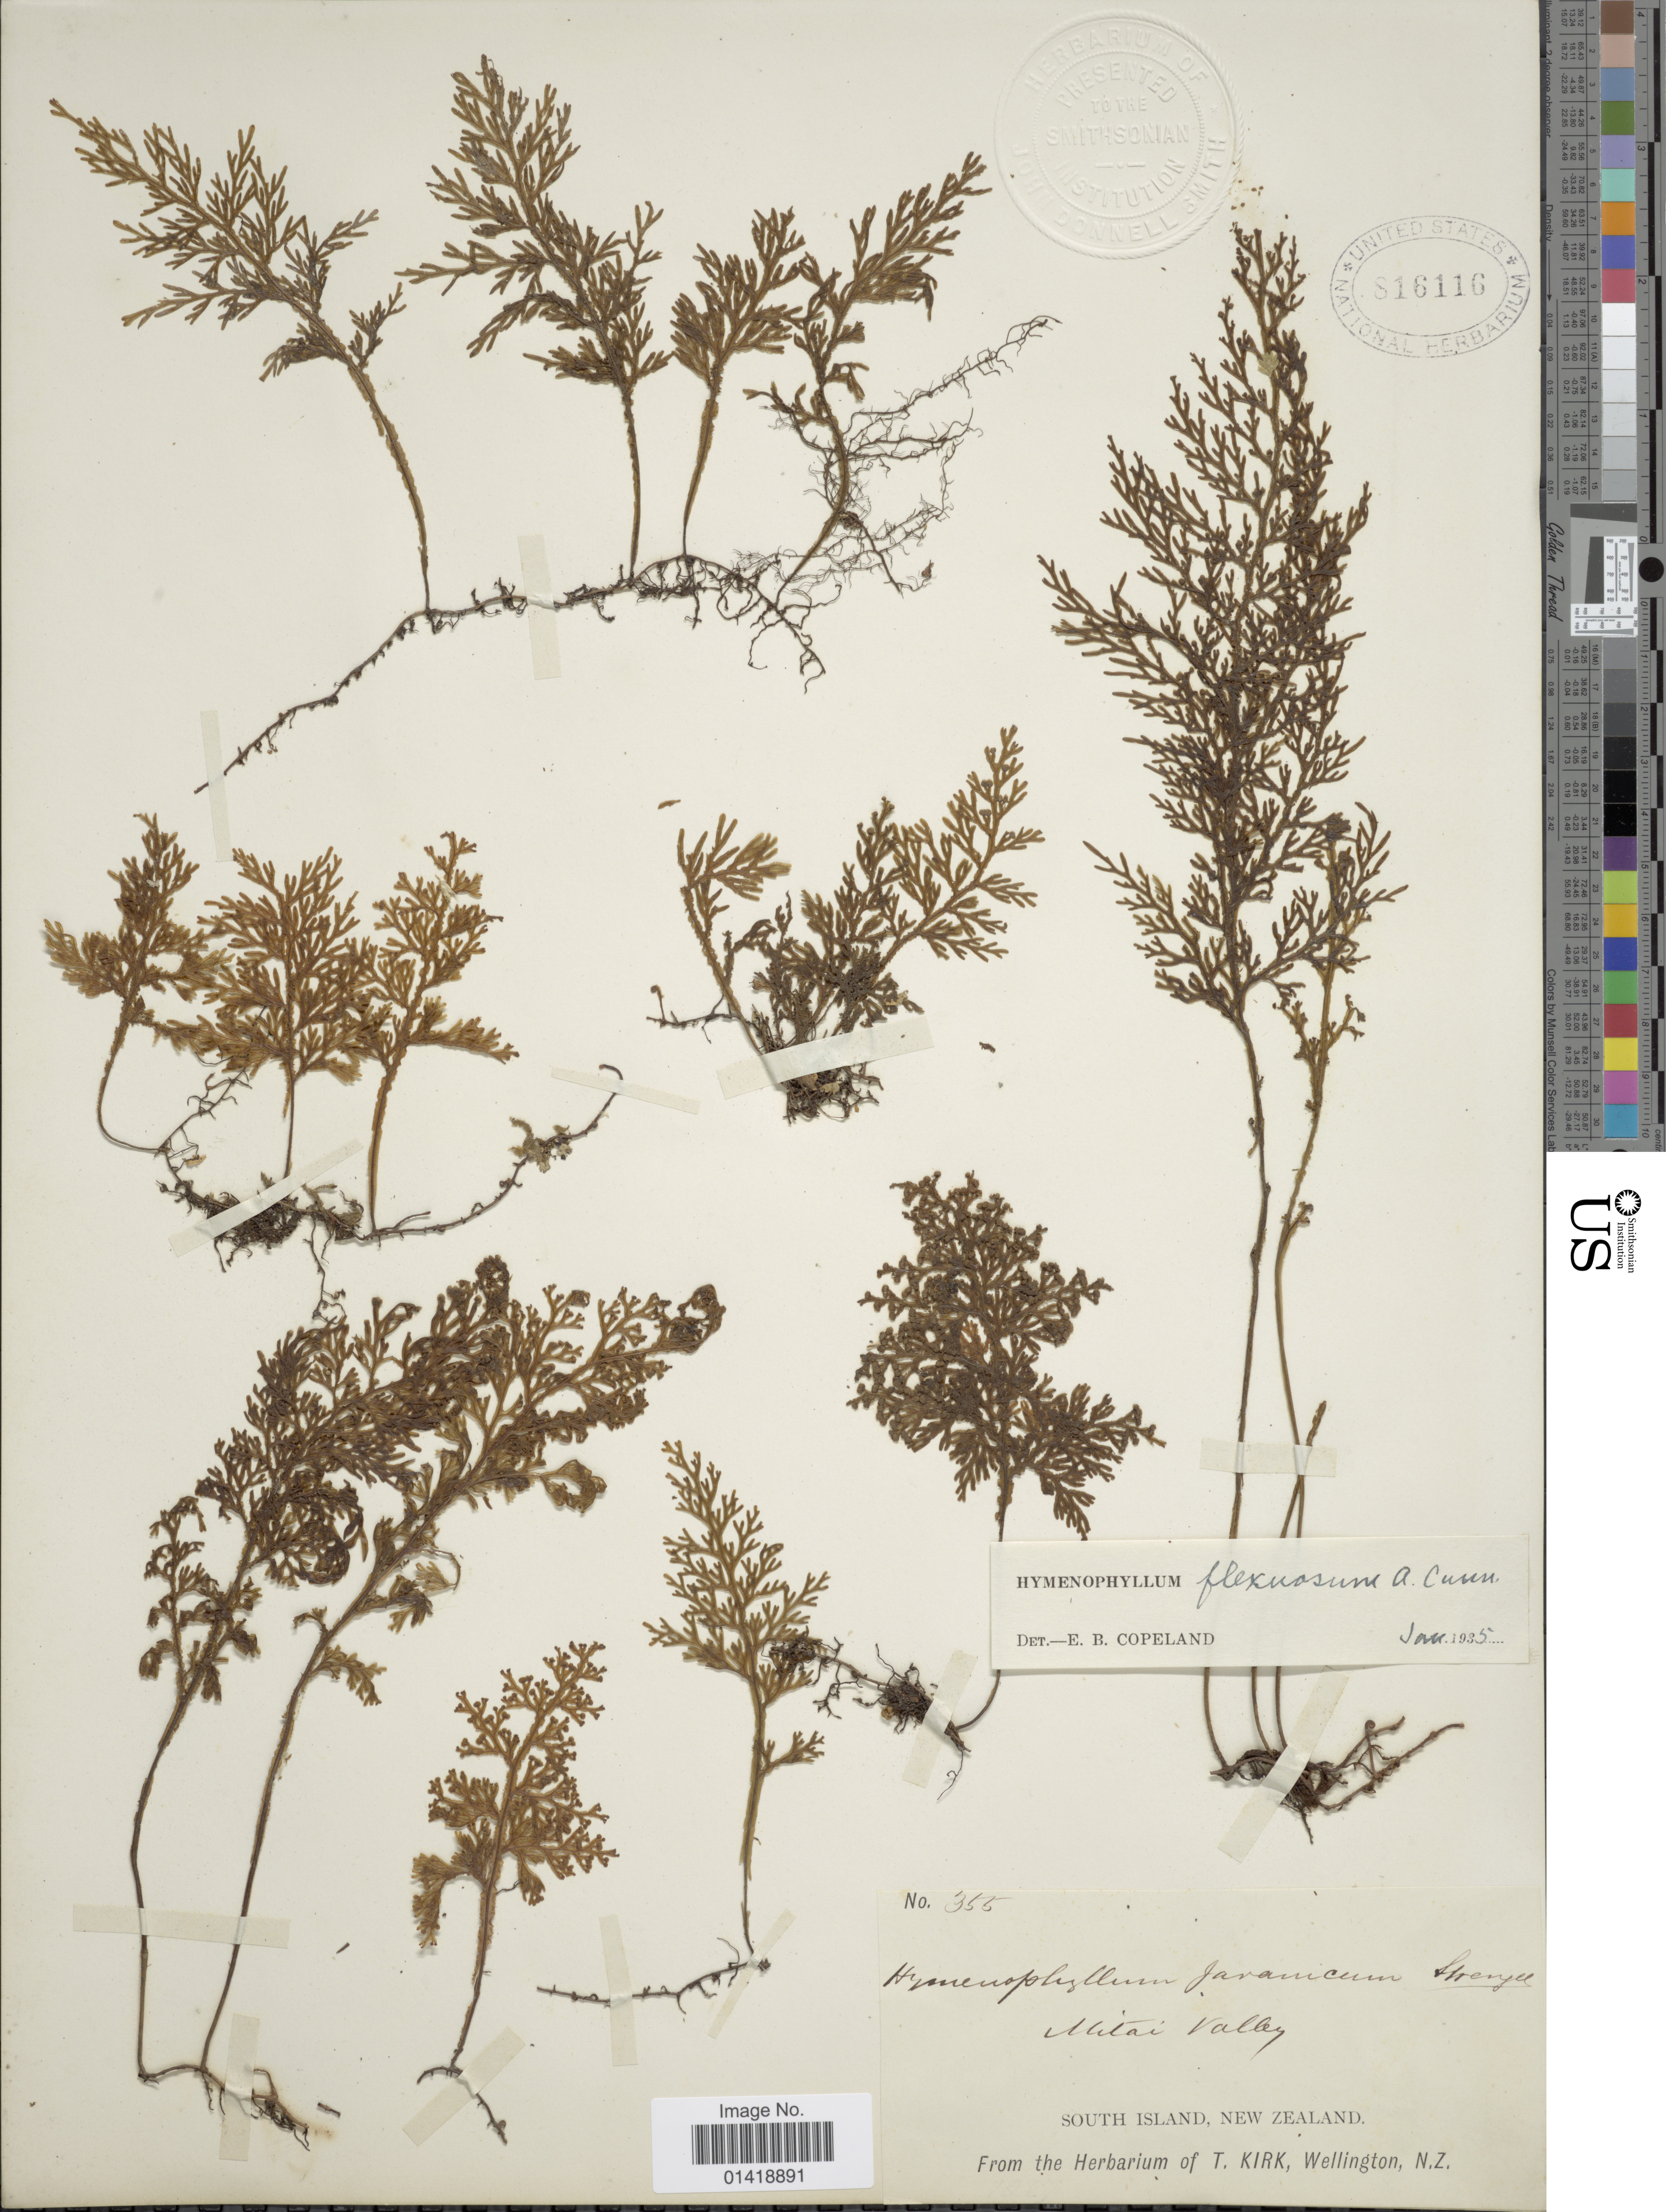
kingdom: Plantae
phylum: Tracheophyta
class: Polypodiopsida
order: Hymenophyllales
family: Hymenophyllaceae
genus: Hymenophyllum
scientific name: Hymenophyllum flexuosum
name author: A. Cunn.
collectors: T. Kirk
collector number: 355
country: New Zealand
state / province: Wellington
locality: South Island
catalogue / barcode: US 816116